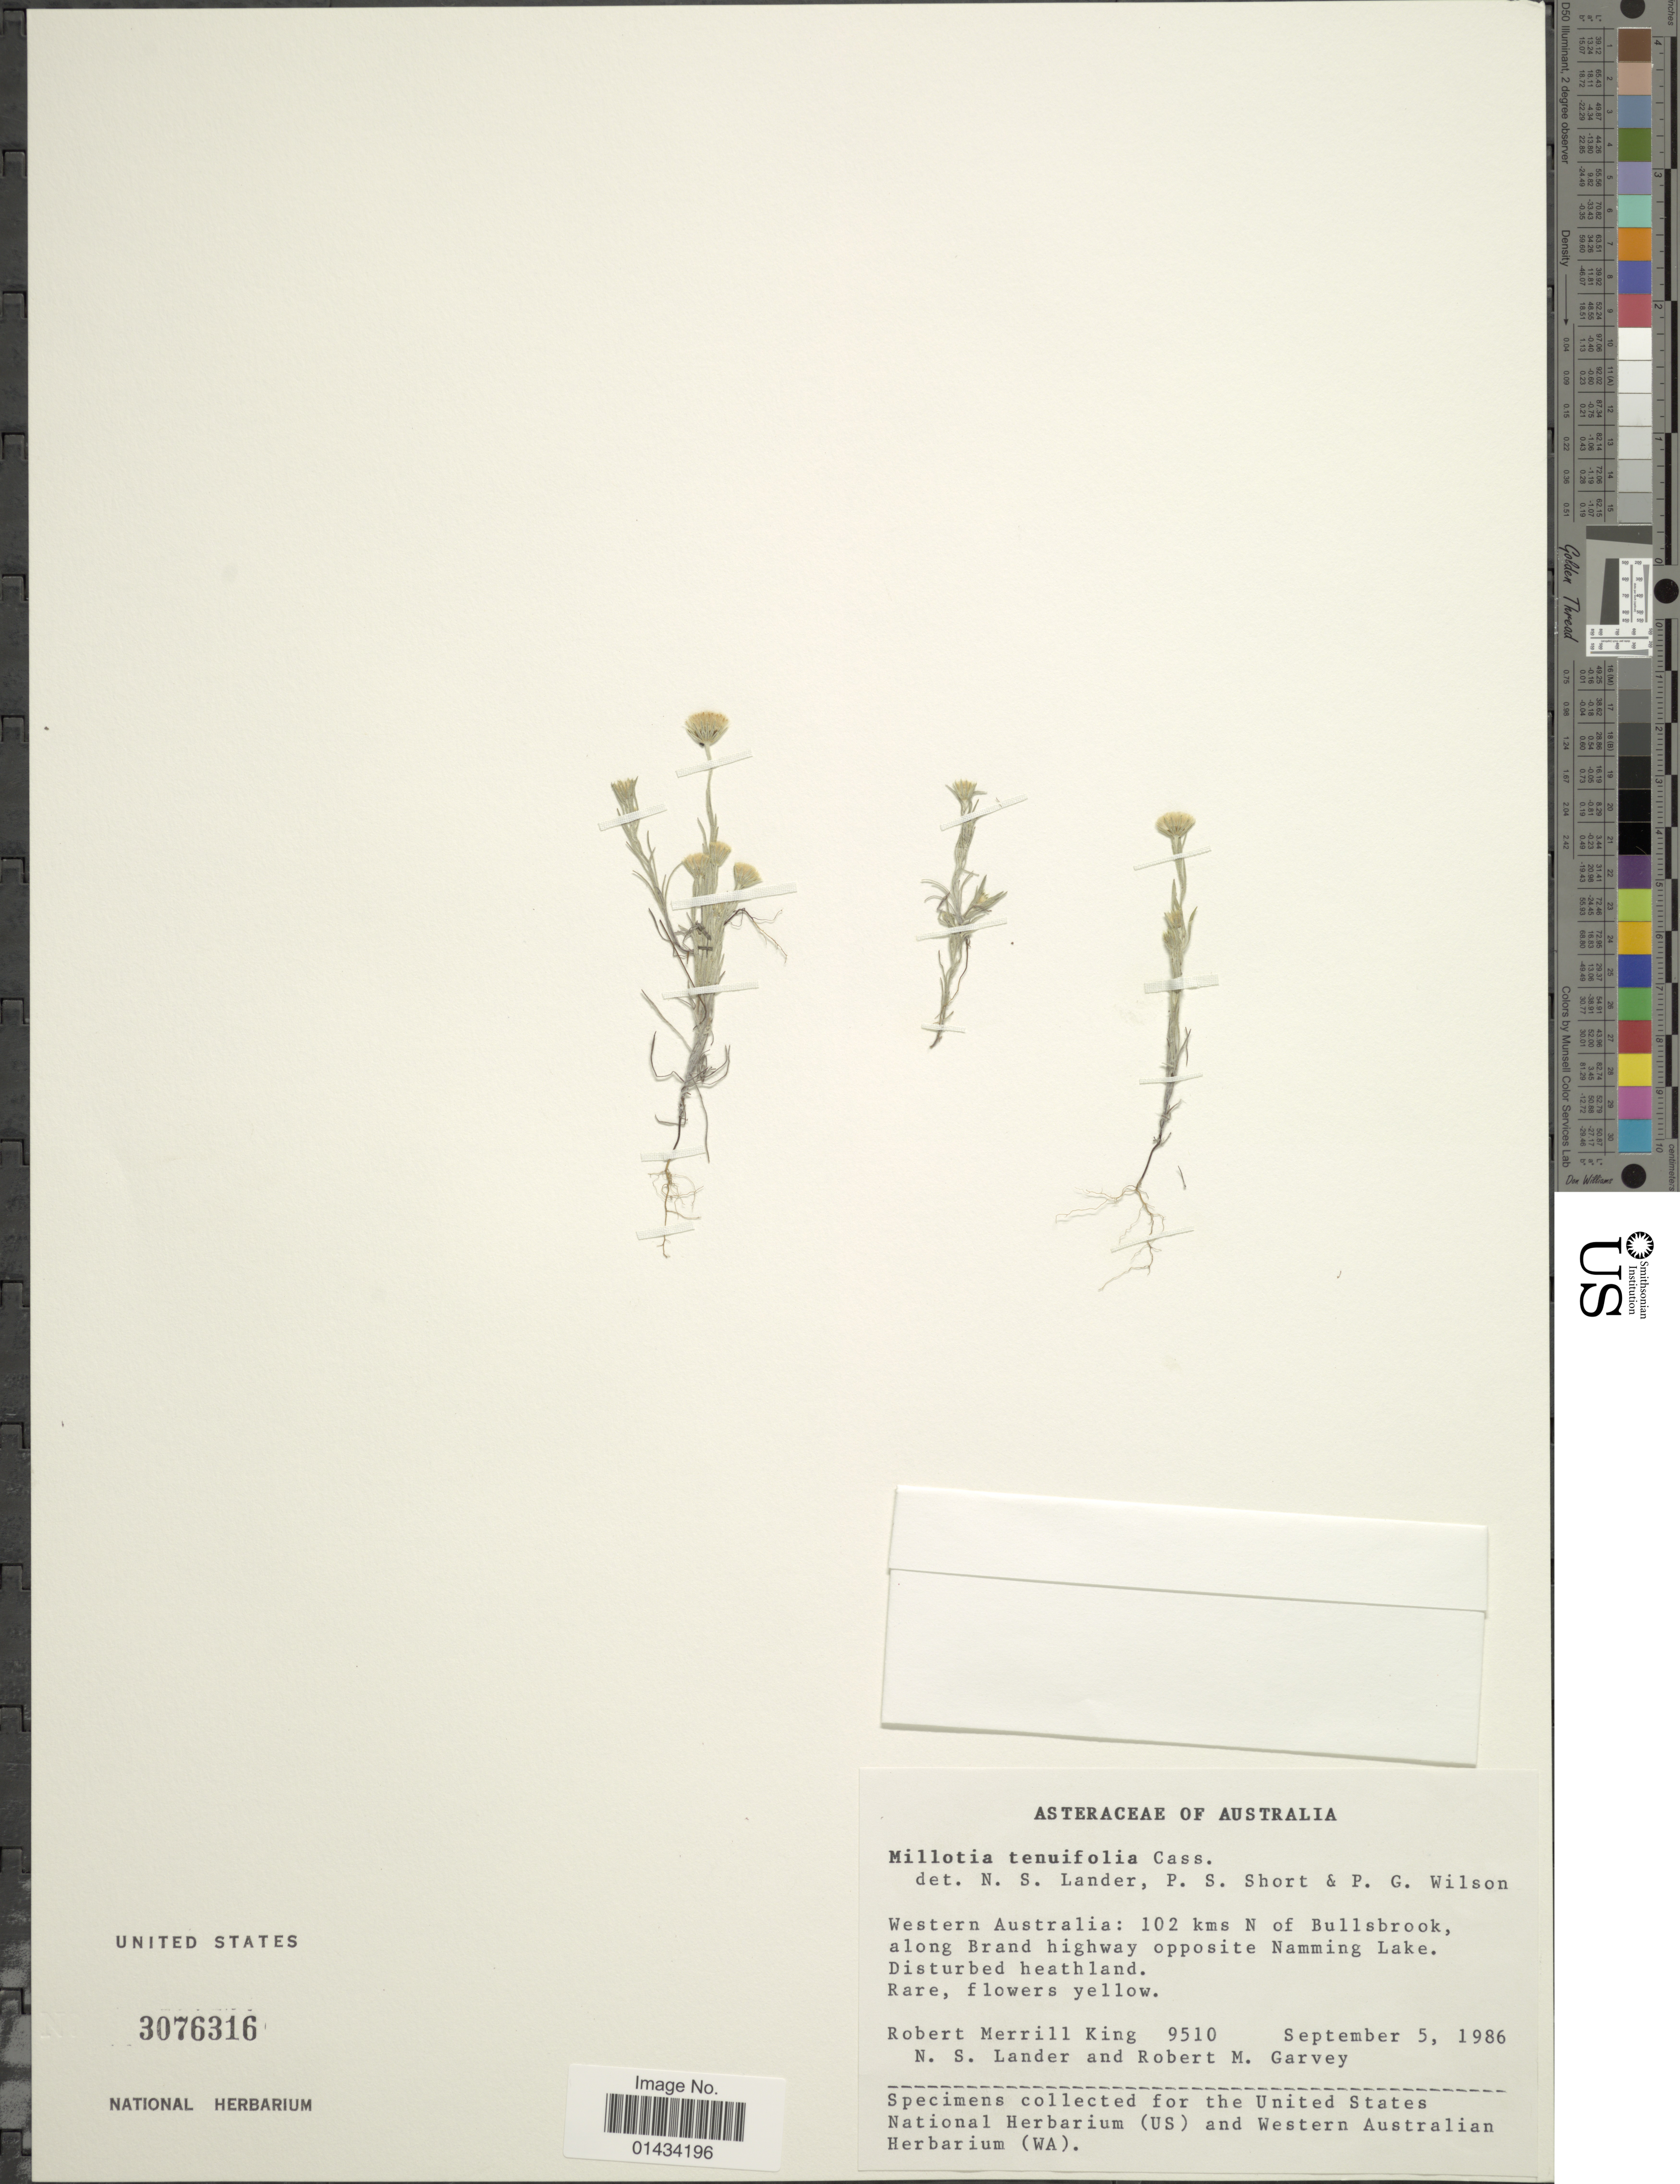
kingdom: Plantae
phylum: Tracheophyta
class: Magnoliopsida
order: Asterales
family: Asteraceae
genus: Millotia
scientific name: Millotia tenuifolia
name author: Cass.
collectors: R. M. King, N. Lander & R. Garvey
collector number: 9510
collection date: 1986-09-05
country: Australia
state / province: Western Australia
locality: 102 kms N of Bullsbrook, along Brand highway opposite Namming Lake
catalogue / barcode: US 3076316